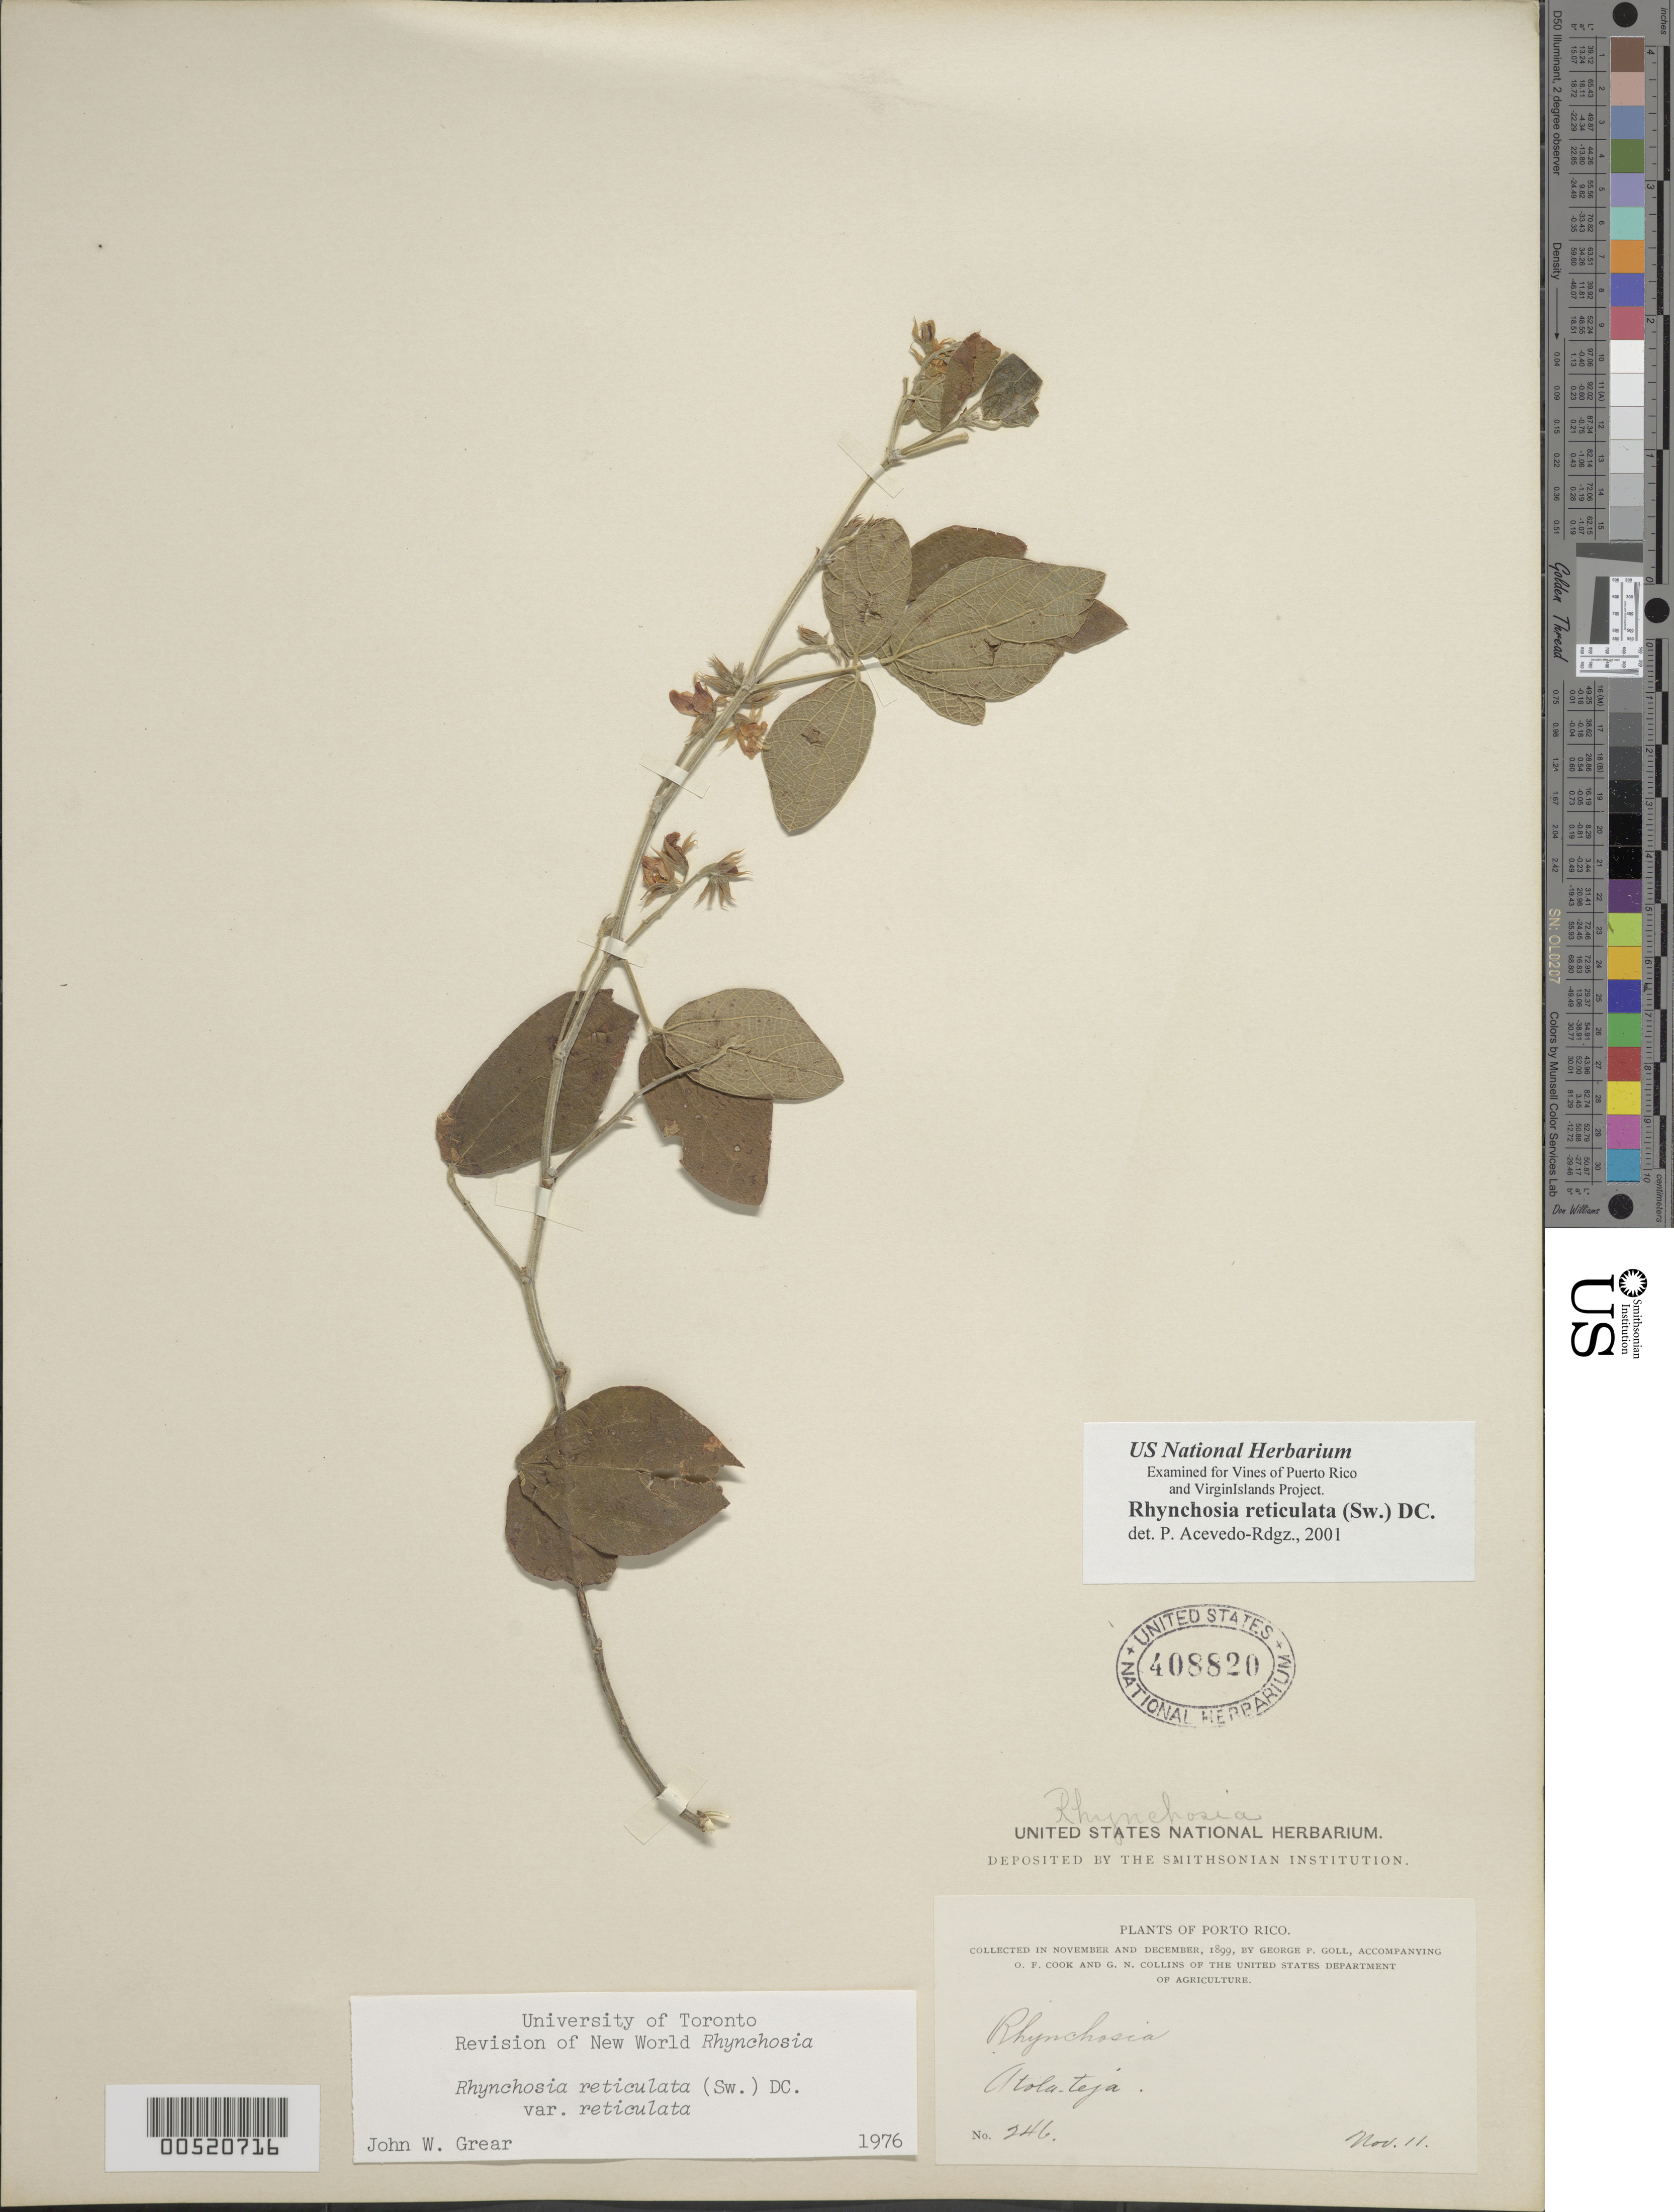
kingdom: Plantae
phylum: Tracheophyta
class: Magnoliopsida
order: Fabales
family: Fabaceae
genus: Rhynchosia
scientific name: Rhynchosia reticulata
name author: (Sw.) DC.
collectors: G. Goll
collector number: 246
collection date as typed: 11 Nov 1899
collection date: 1899-11-11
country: Puerto Rico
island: Greater Antilles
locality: Atola Teja.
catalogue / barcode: US 408820